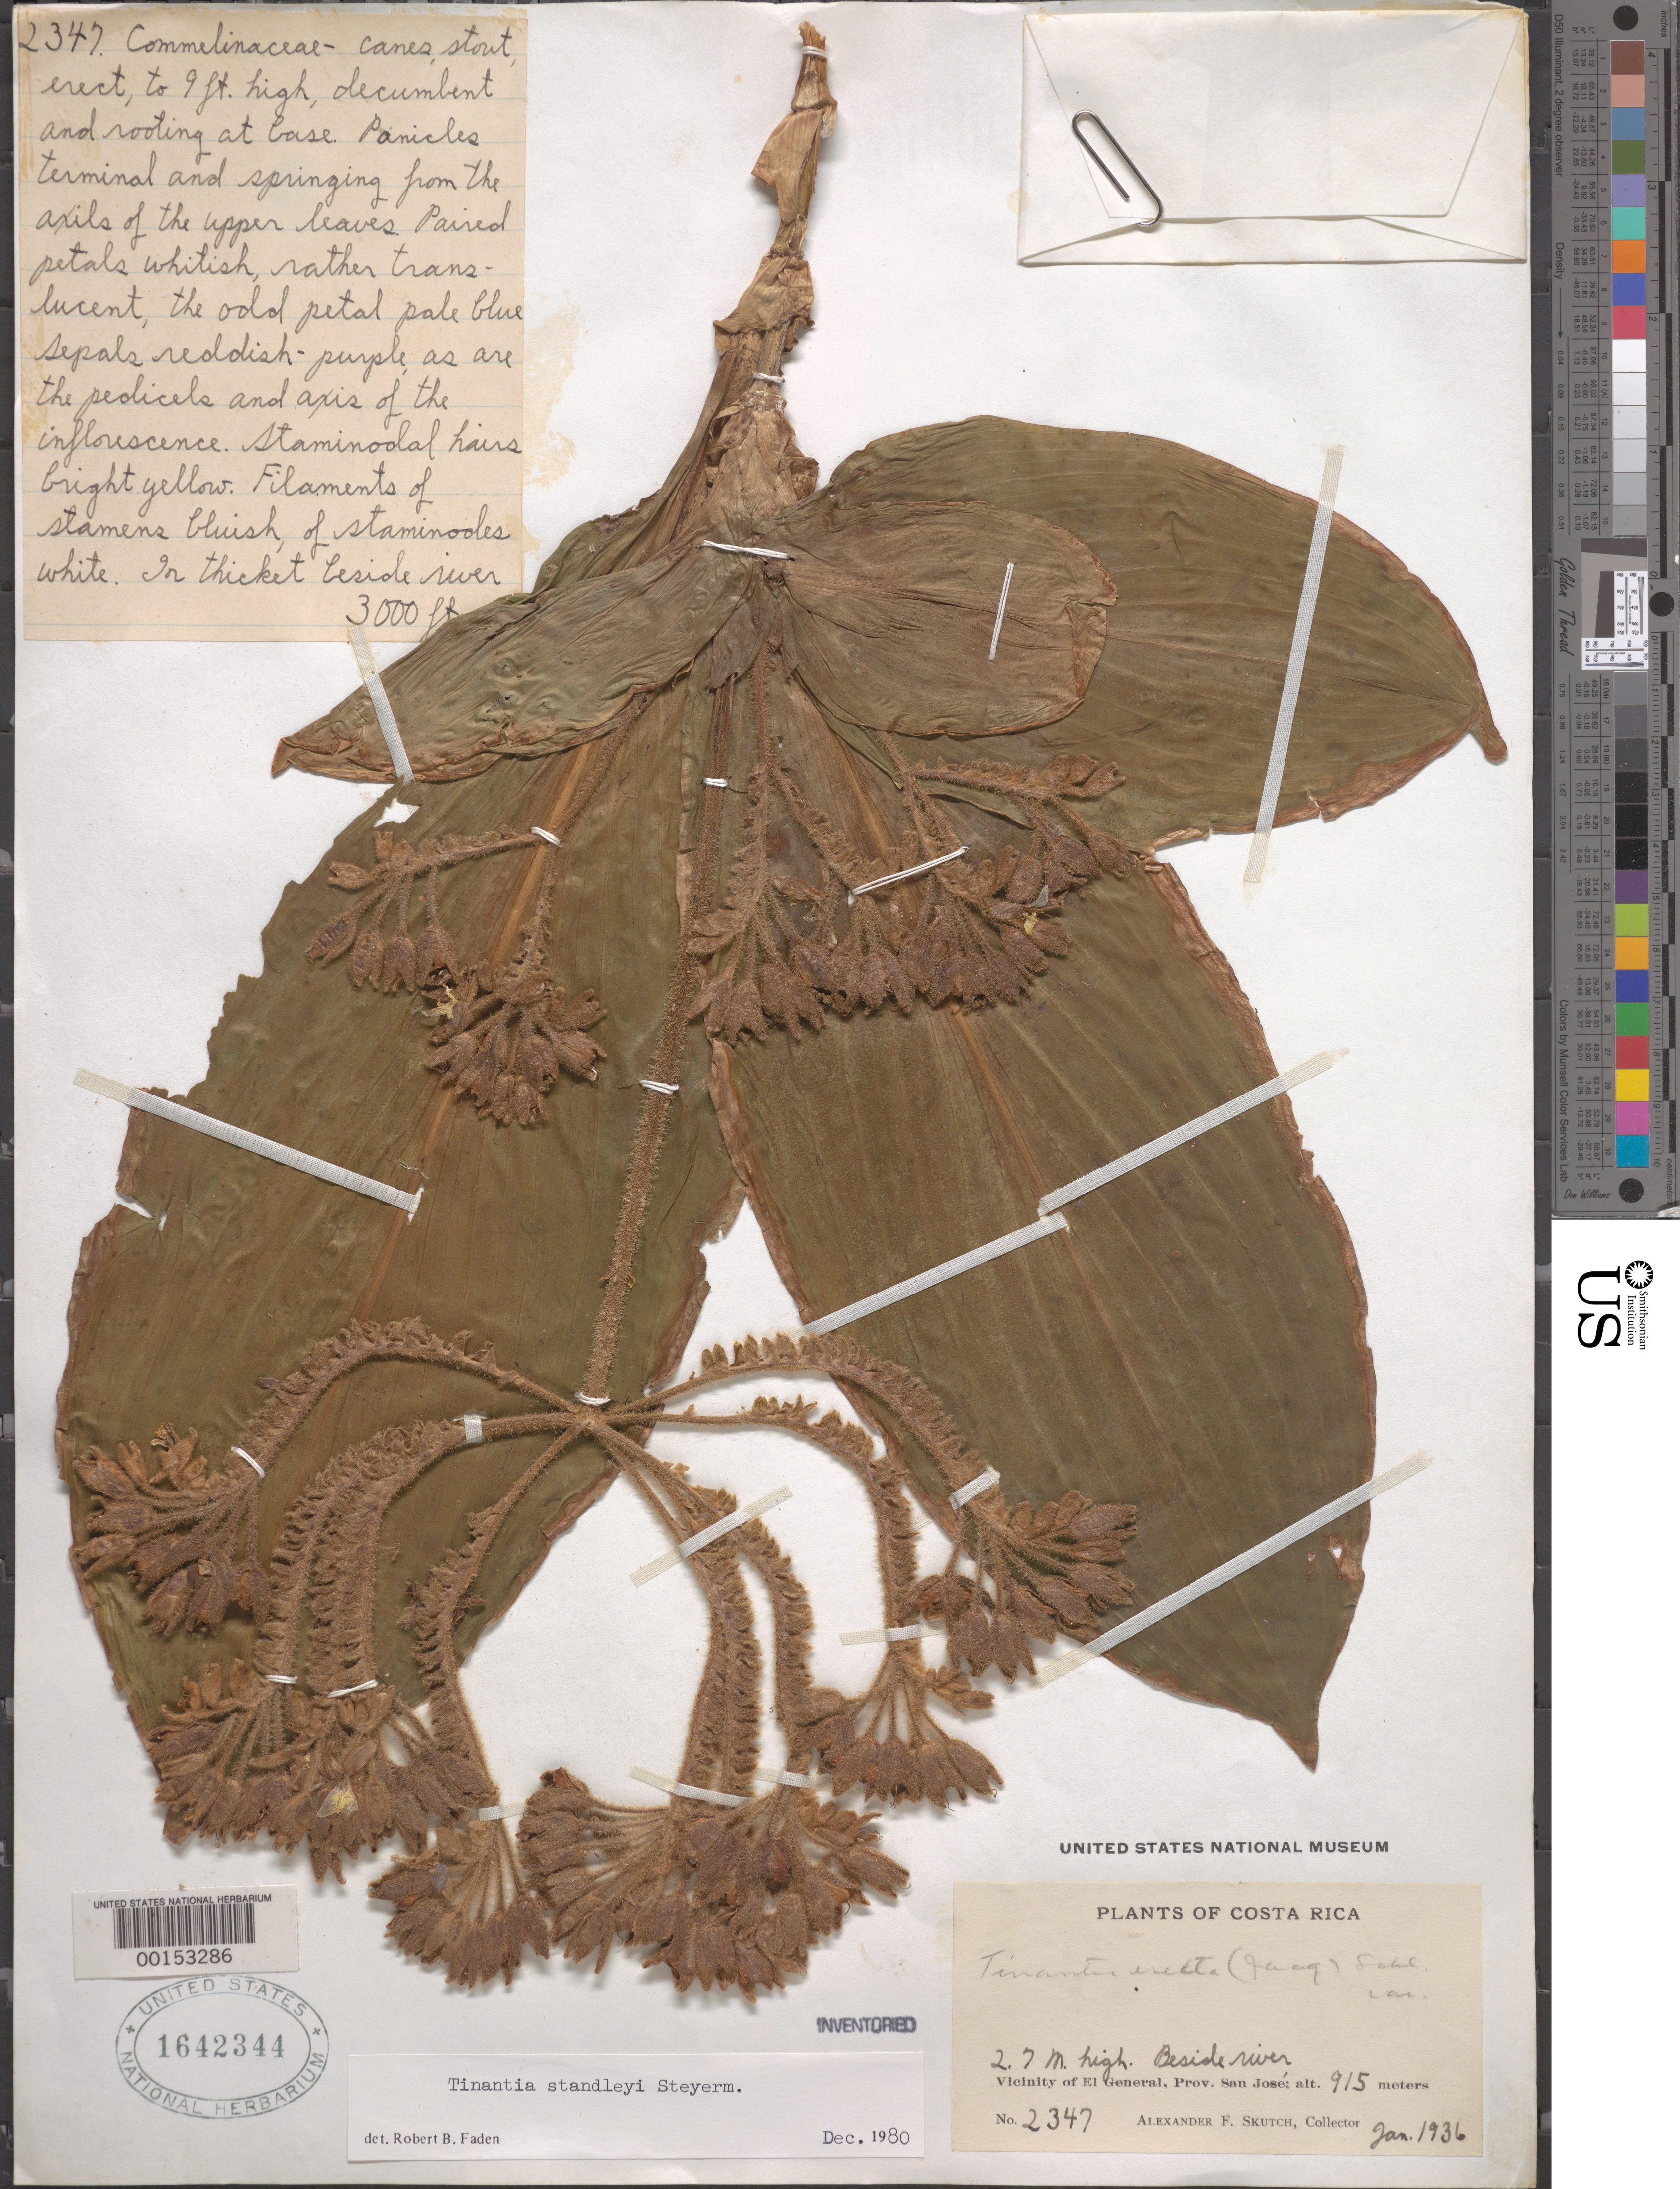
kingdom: Plantae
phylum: Tracheophyta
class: Liliopsida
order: Commelinales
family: Commelinaceae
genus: Tinantia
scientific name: Tinantia standleyi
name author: Steyerm.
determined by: Faden, Robert B., (US), Smithsonian Institution - National Museum of Natural History (UNITED STATES)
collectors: A. F. Skutch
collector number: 2347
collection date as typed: Jan 1936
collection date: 1936-01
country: Costa Rica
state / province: San José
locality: El General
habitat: Thicket near river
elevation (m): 915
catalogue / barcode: US 1642344